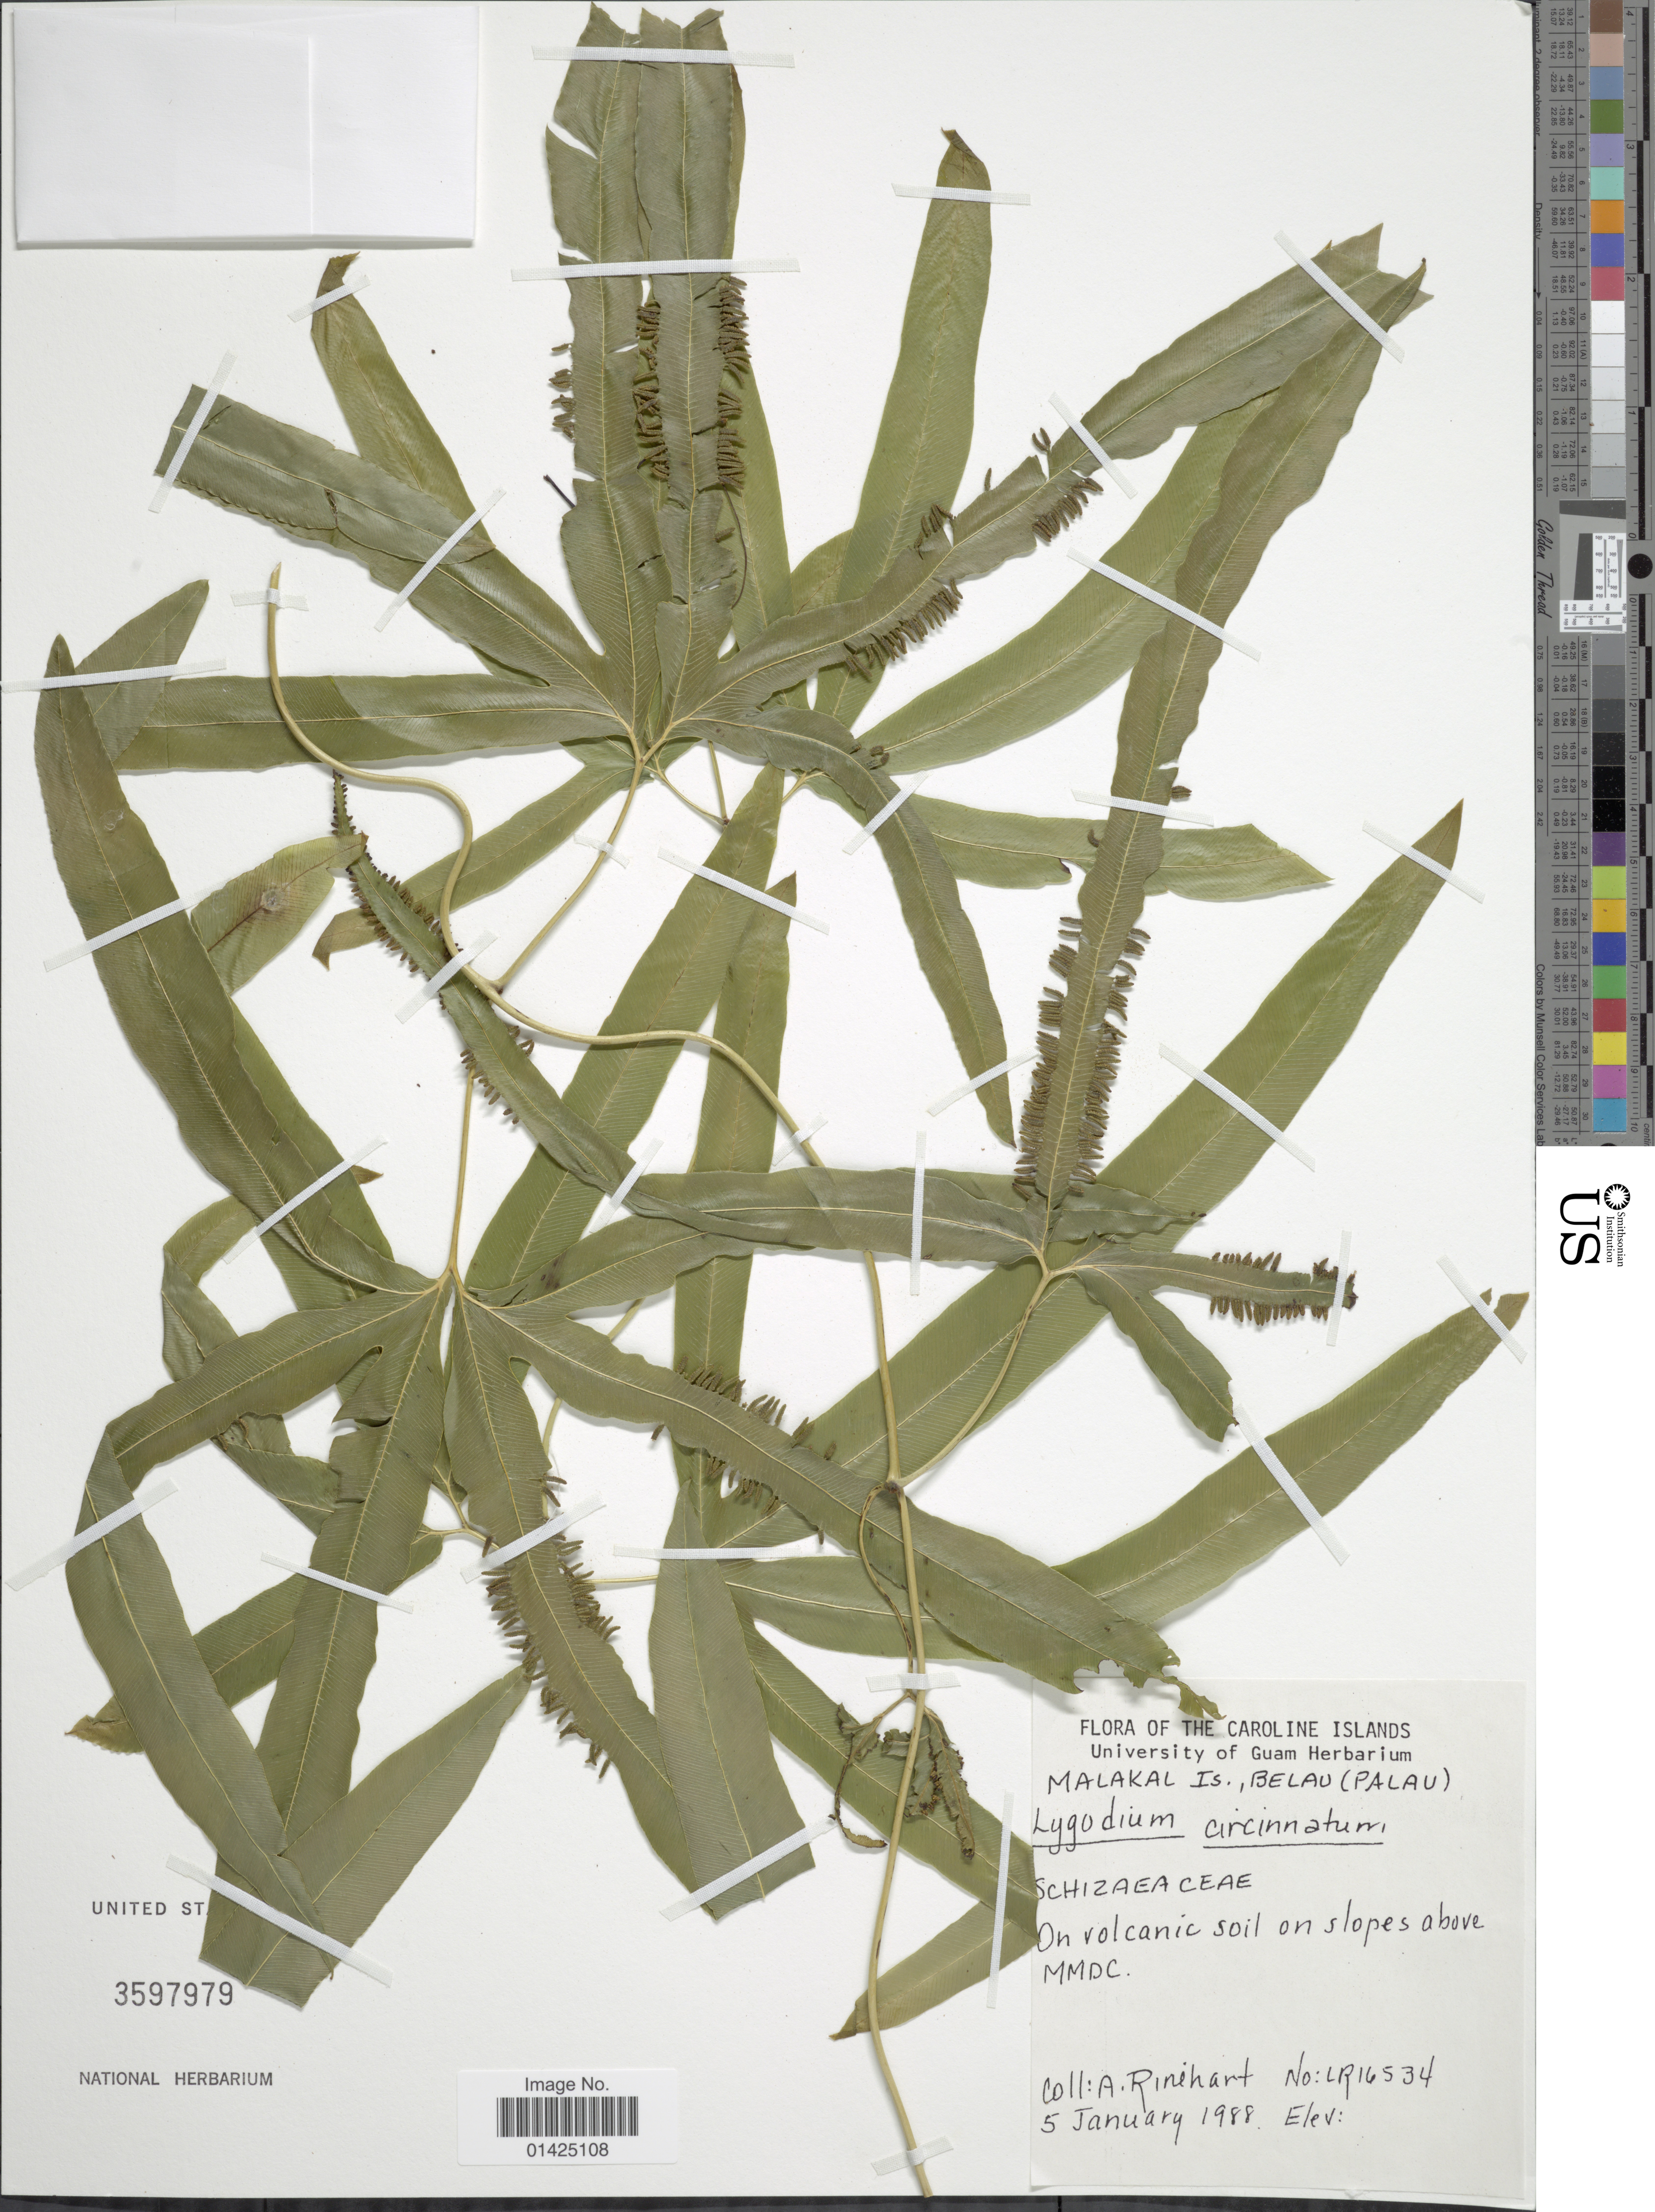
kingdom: Plantae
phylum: Tracheophyta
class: Polypodiopsida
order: Schizaeales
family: Lygodiaceae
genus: Lygodium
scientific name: Lygodium circinnatum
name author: (Burm. f.) Sw.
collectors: A. Rinehart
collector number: LR 16534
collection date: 1988-01-05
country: Palau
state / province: Koror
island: Ngemelachel [Malakal]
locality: Caroline, Malakal Is. Belau, On volcanic soil on slopes above MMDC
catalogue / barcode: US 3597979